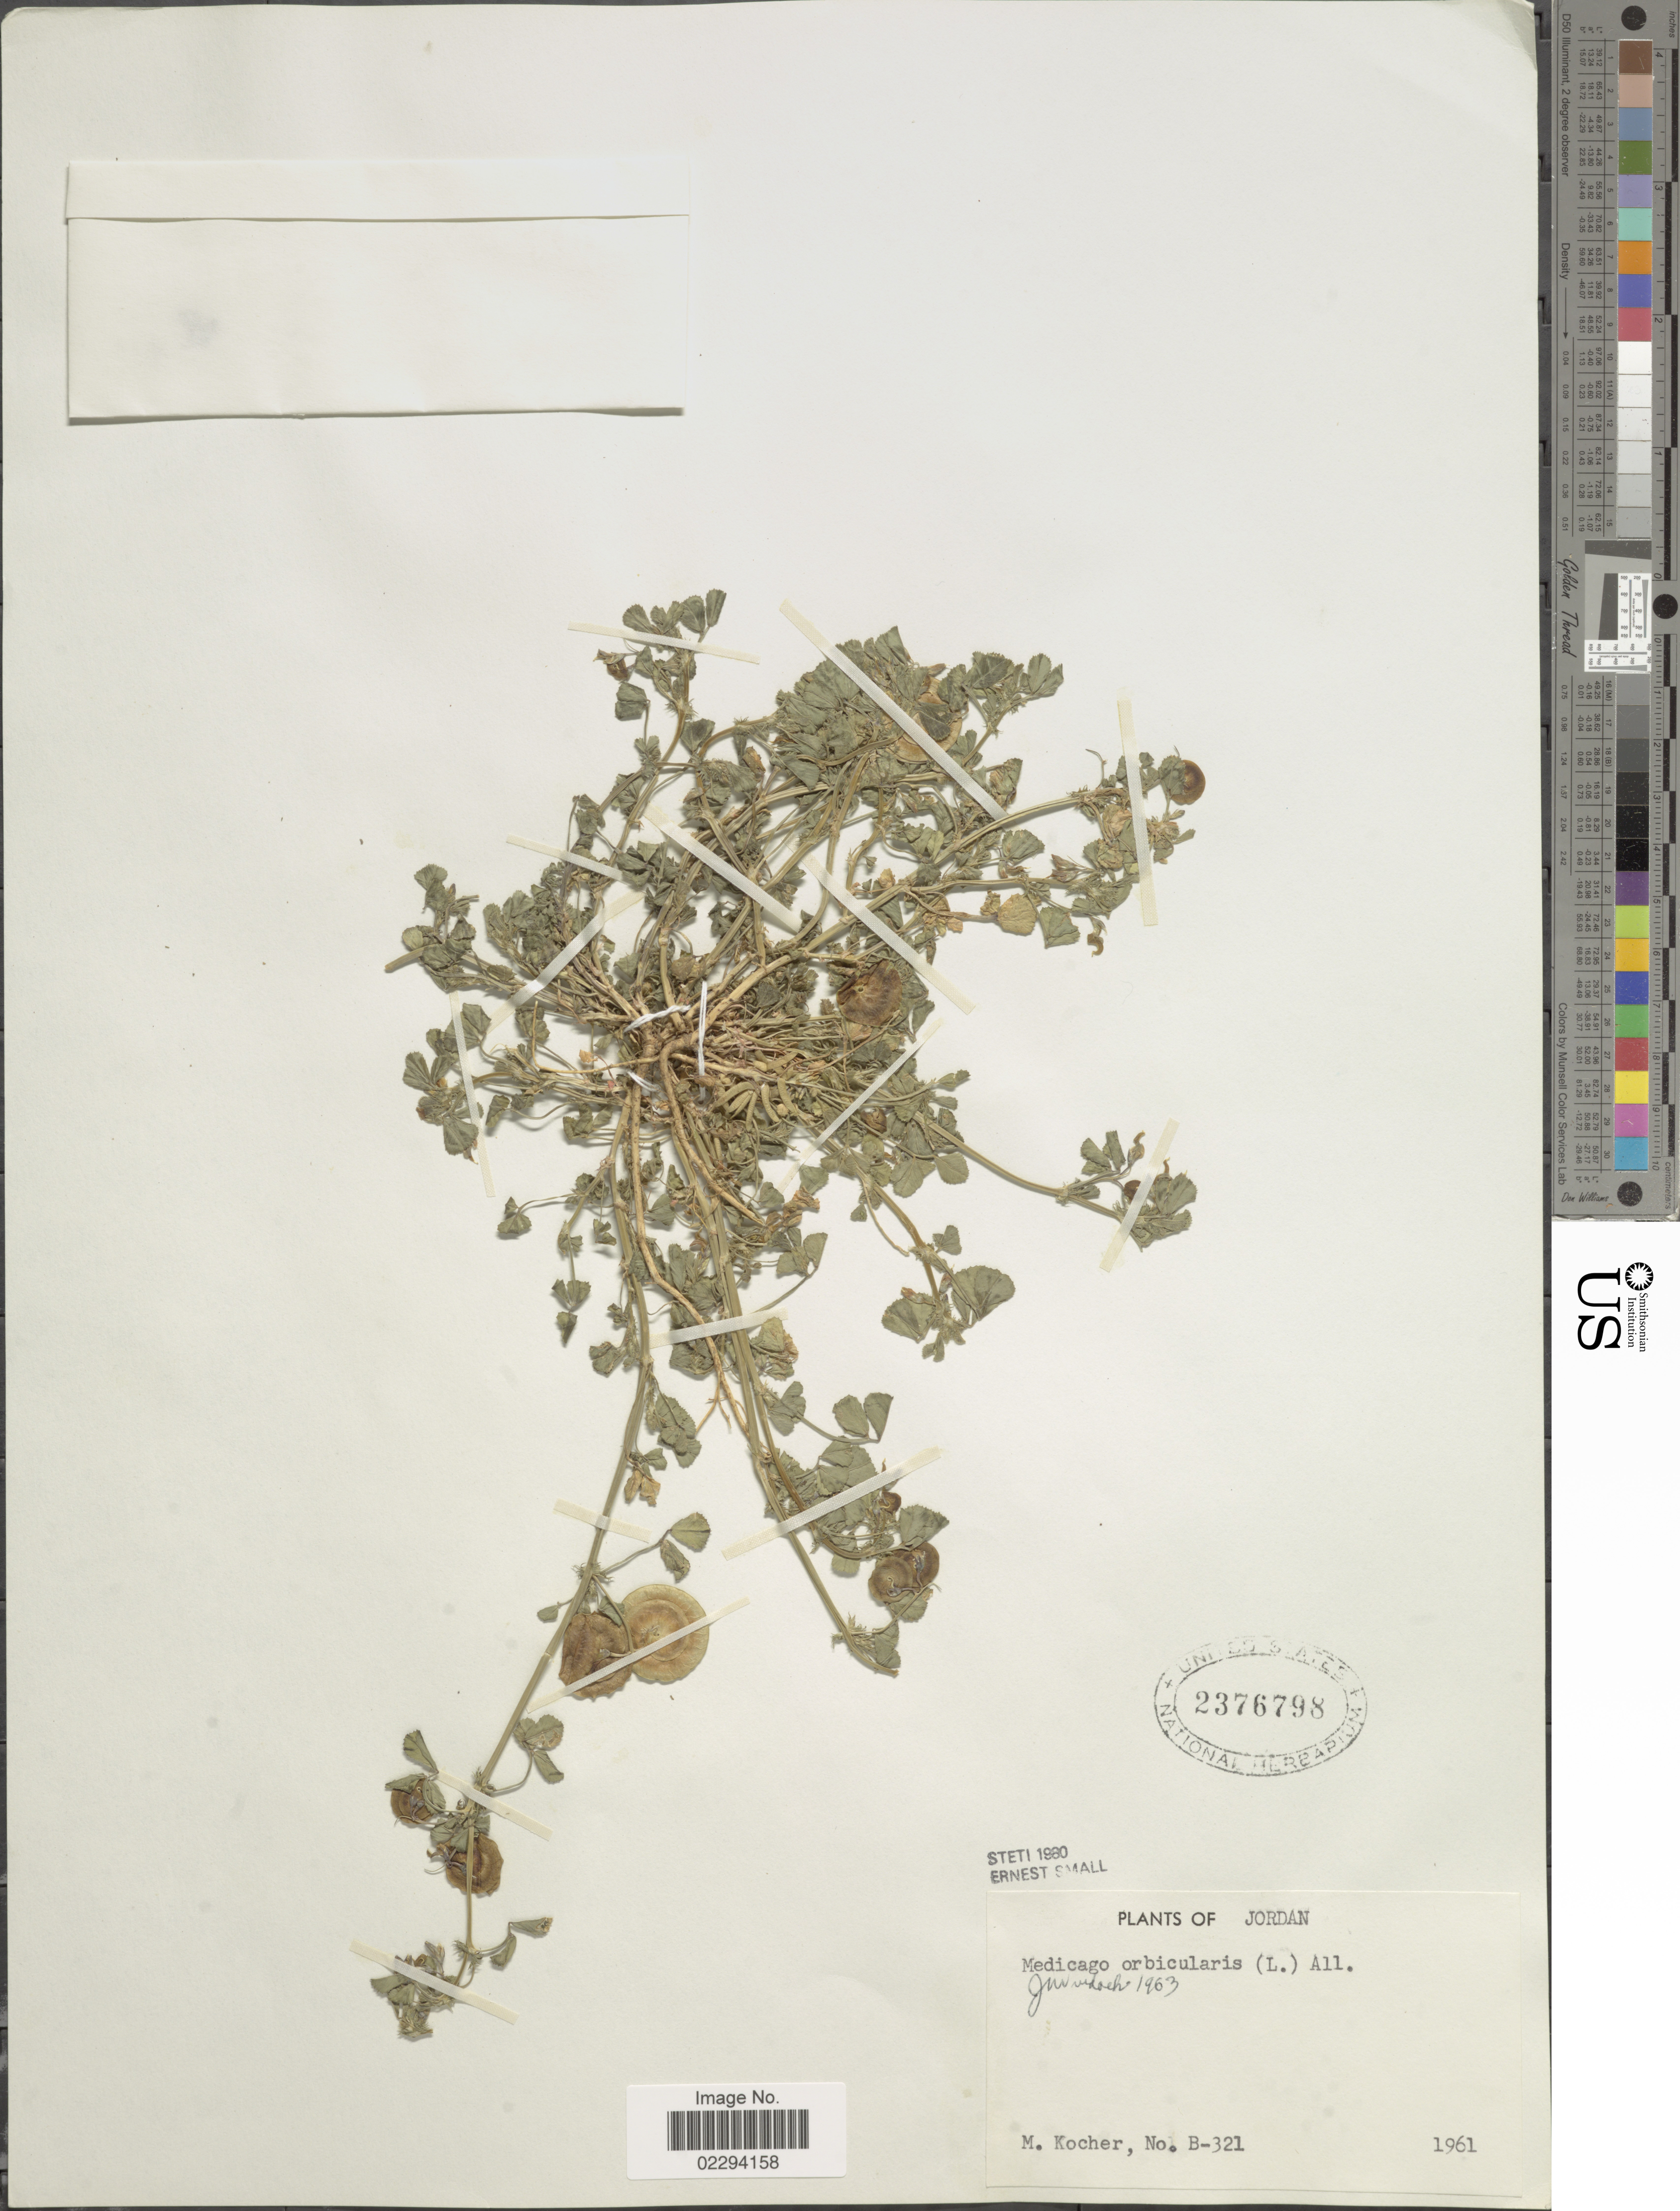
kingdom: Plantae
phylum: Tracheophyta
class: Magnoliopsida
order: Fabales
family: Fabaceae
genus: Medicago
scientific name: Medicago orbicularis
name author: (L.) Bartal.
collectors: M. Kocher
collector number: B-321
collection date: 1961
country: Jordan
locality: Jordan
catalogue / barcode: US 2376798